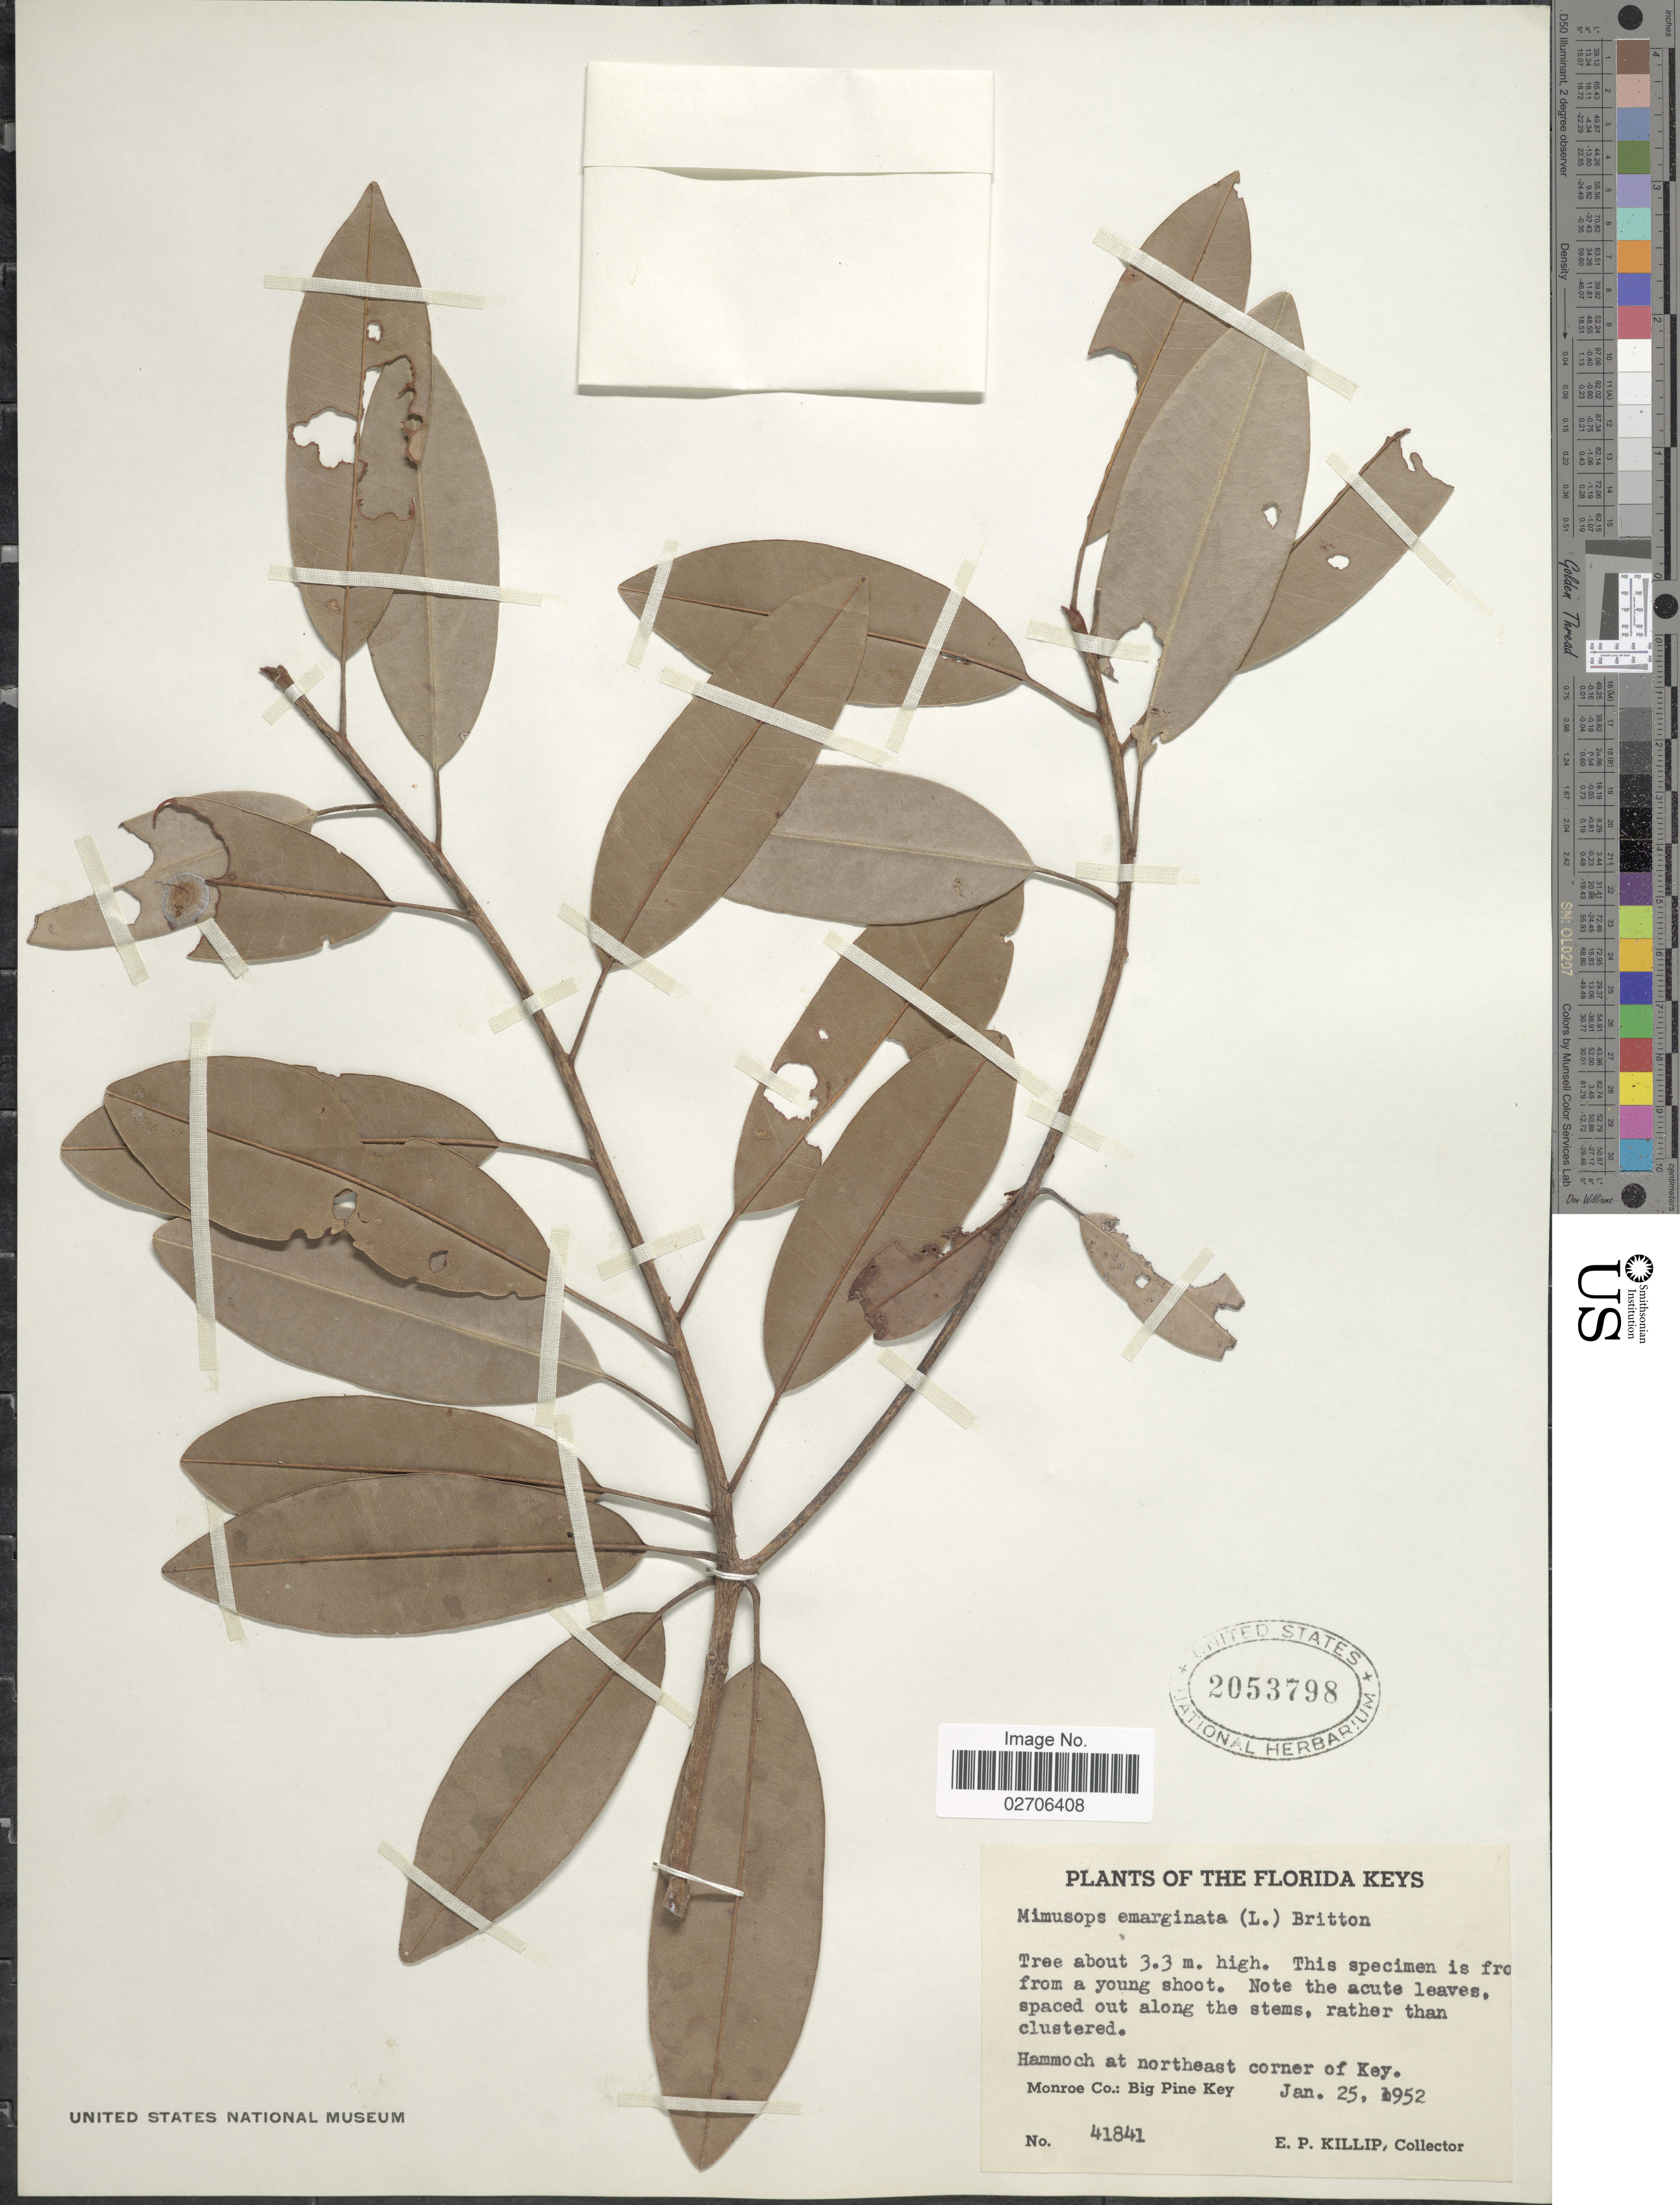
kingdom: Plantae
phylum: Tracheophyta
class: Magnoliopsida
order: Ericales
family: Sapotaceae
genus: Manilkara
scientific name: Manilkara emarginata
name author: (L.) Britton & P. Wilson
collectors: E. P. Killip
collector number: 41841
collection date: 1952-01-25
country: United States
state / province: Florida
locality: The Florida Keys: Hammoch at northeast corner of Key, Monroe Co.: Big Pine Key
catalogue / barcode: US 2053798